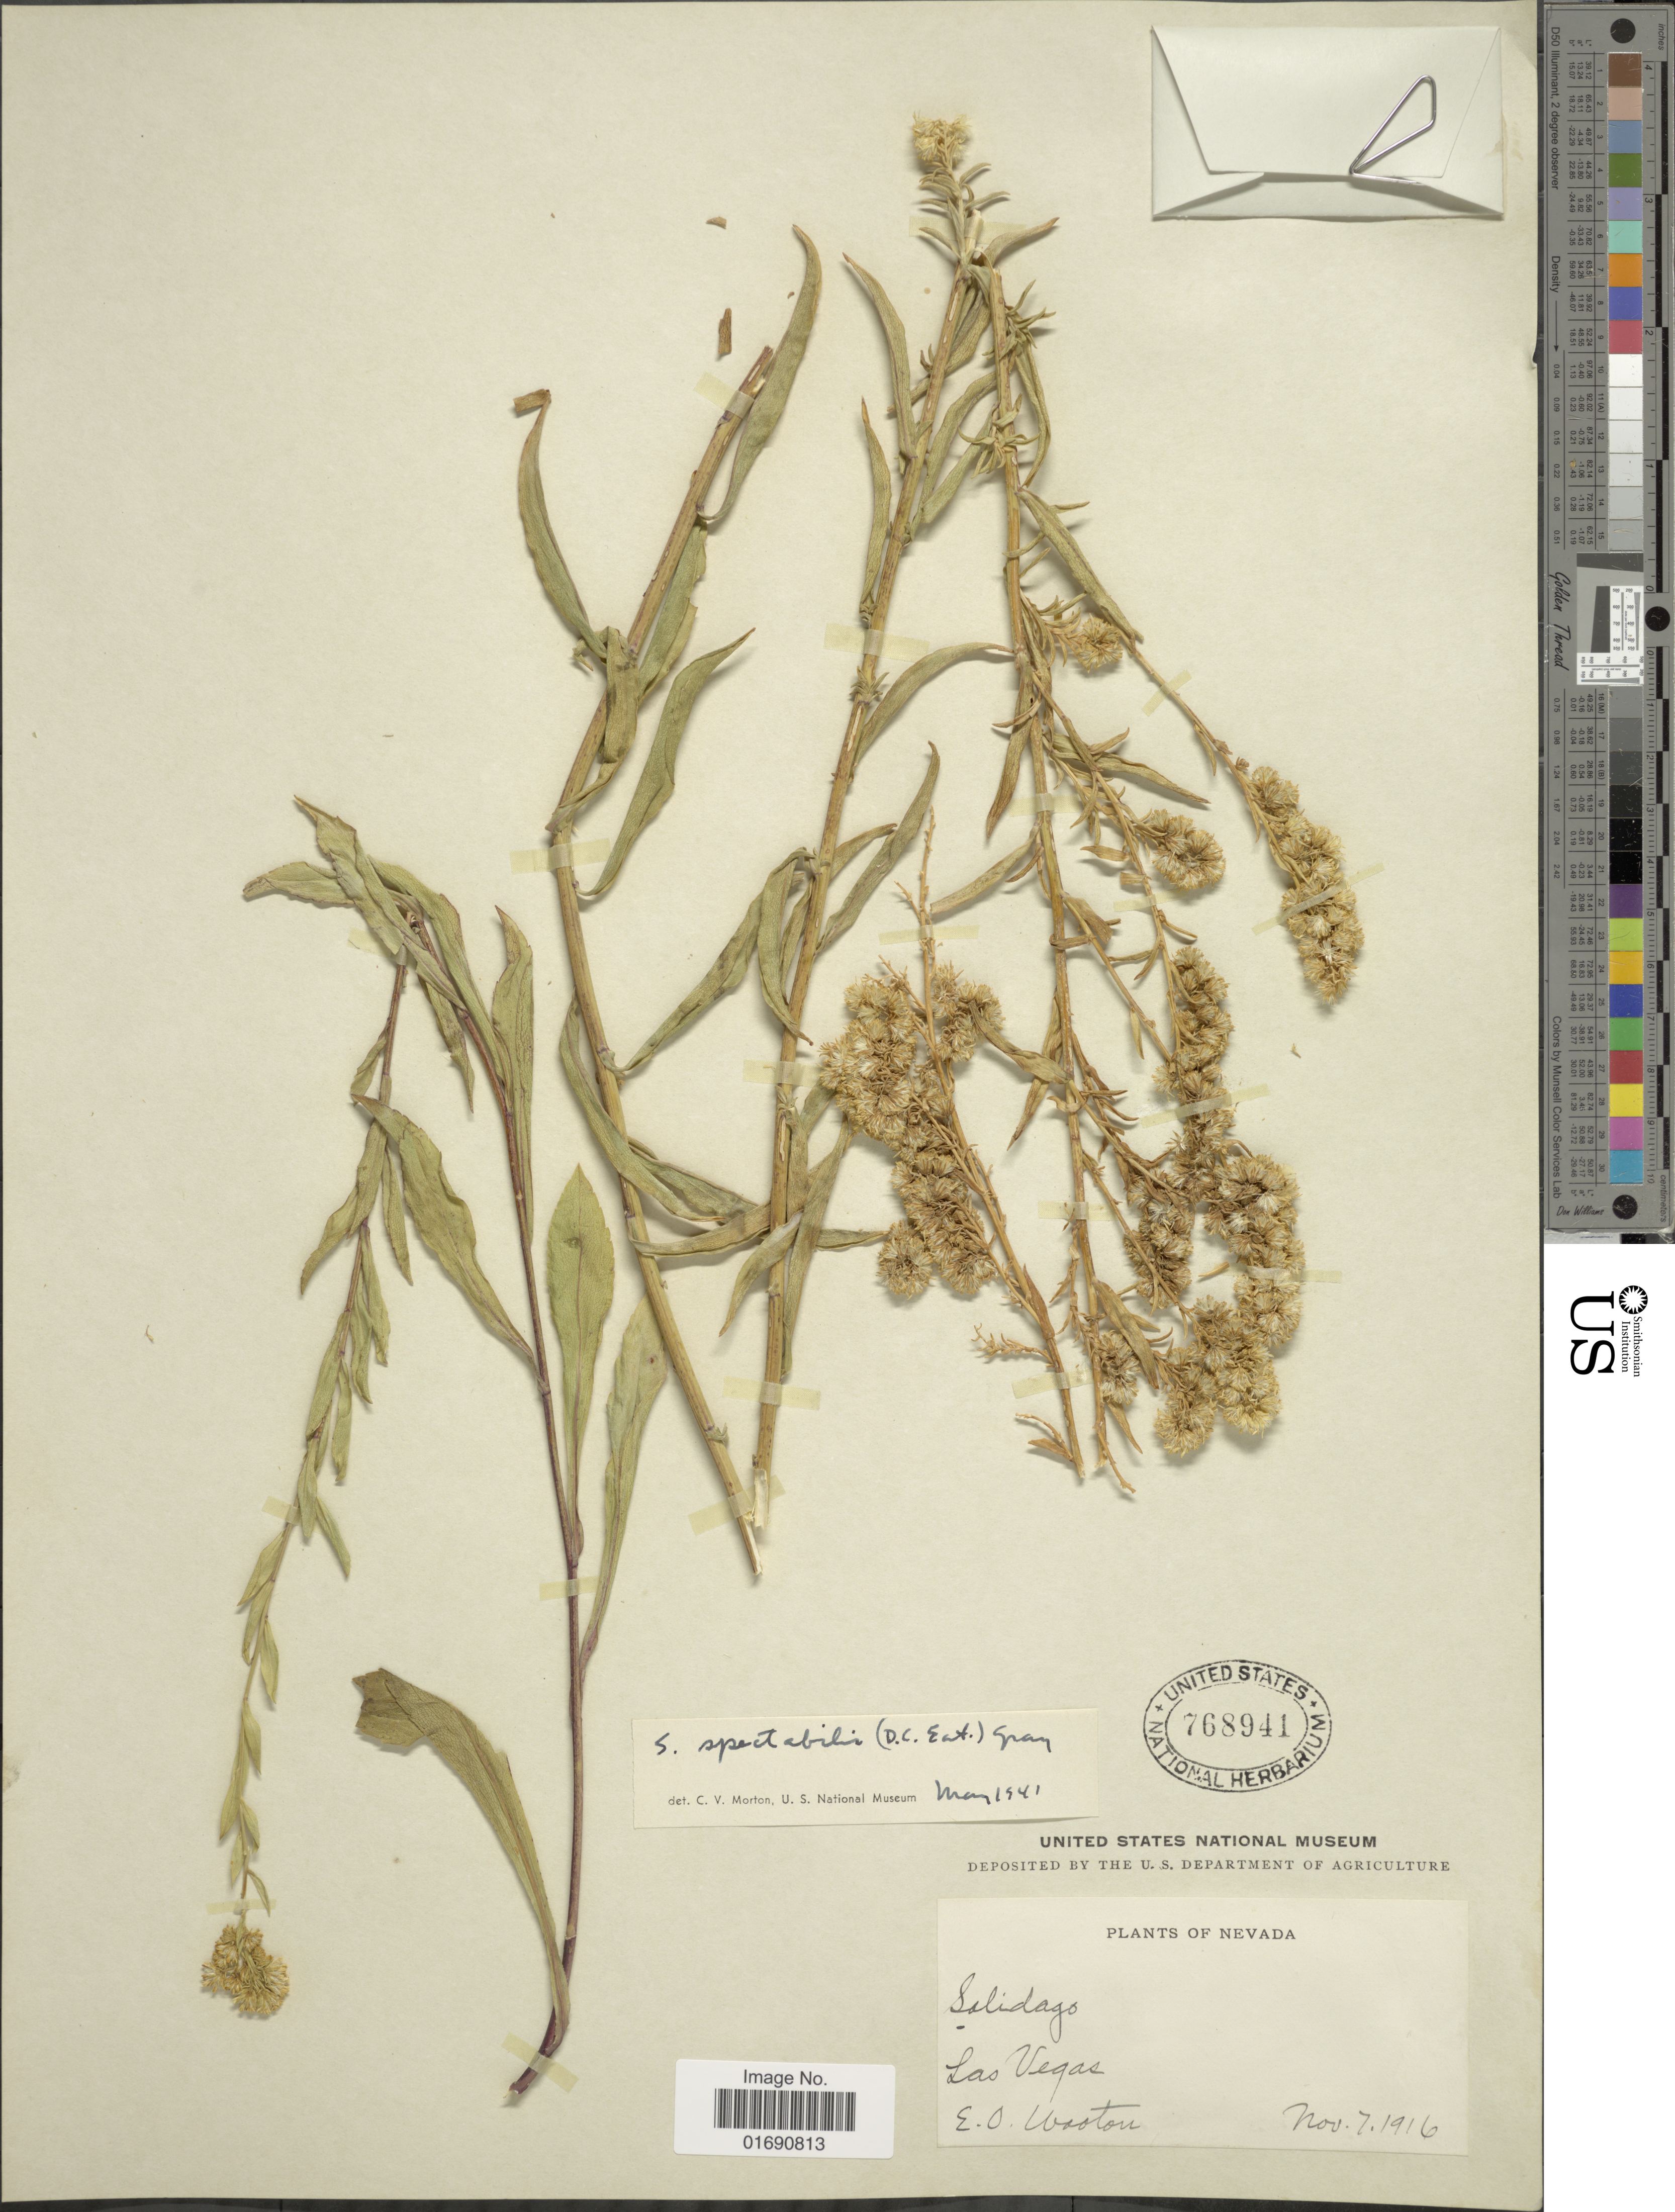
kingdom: Plantae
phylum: Tracheophyta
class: Magnoliopsida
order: Asterales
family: Asteraceae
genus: Solidago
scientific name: Solidago spectabilis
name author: (D.C. Eaton) A. Gray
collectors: E. O. Wooton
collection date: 1916-11-07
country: United States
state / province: Nevada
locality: Las Vegas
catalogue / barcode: US 768941